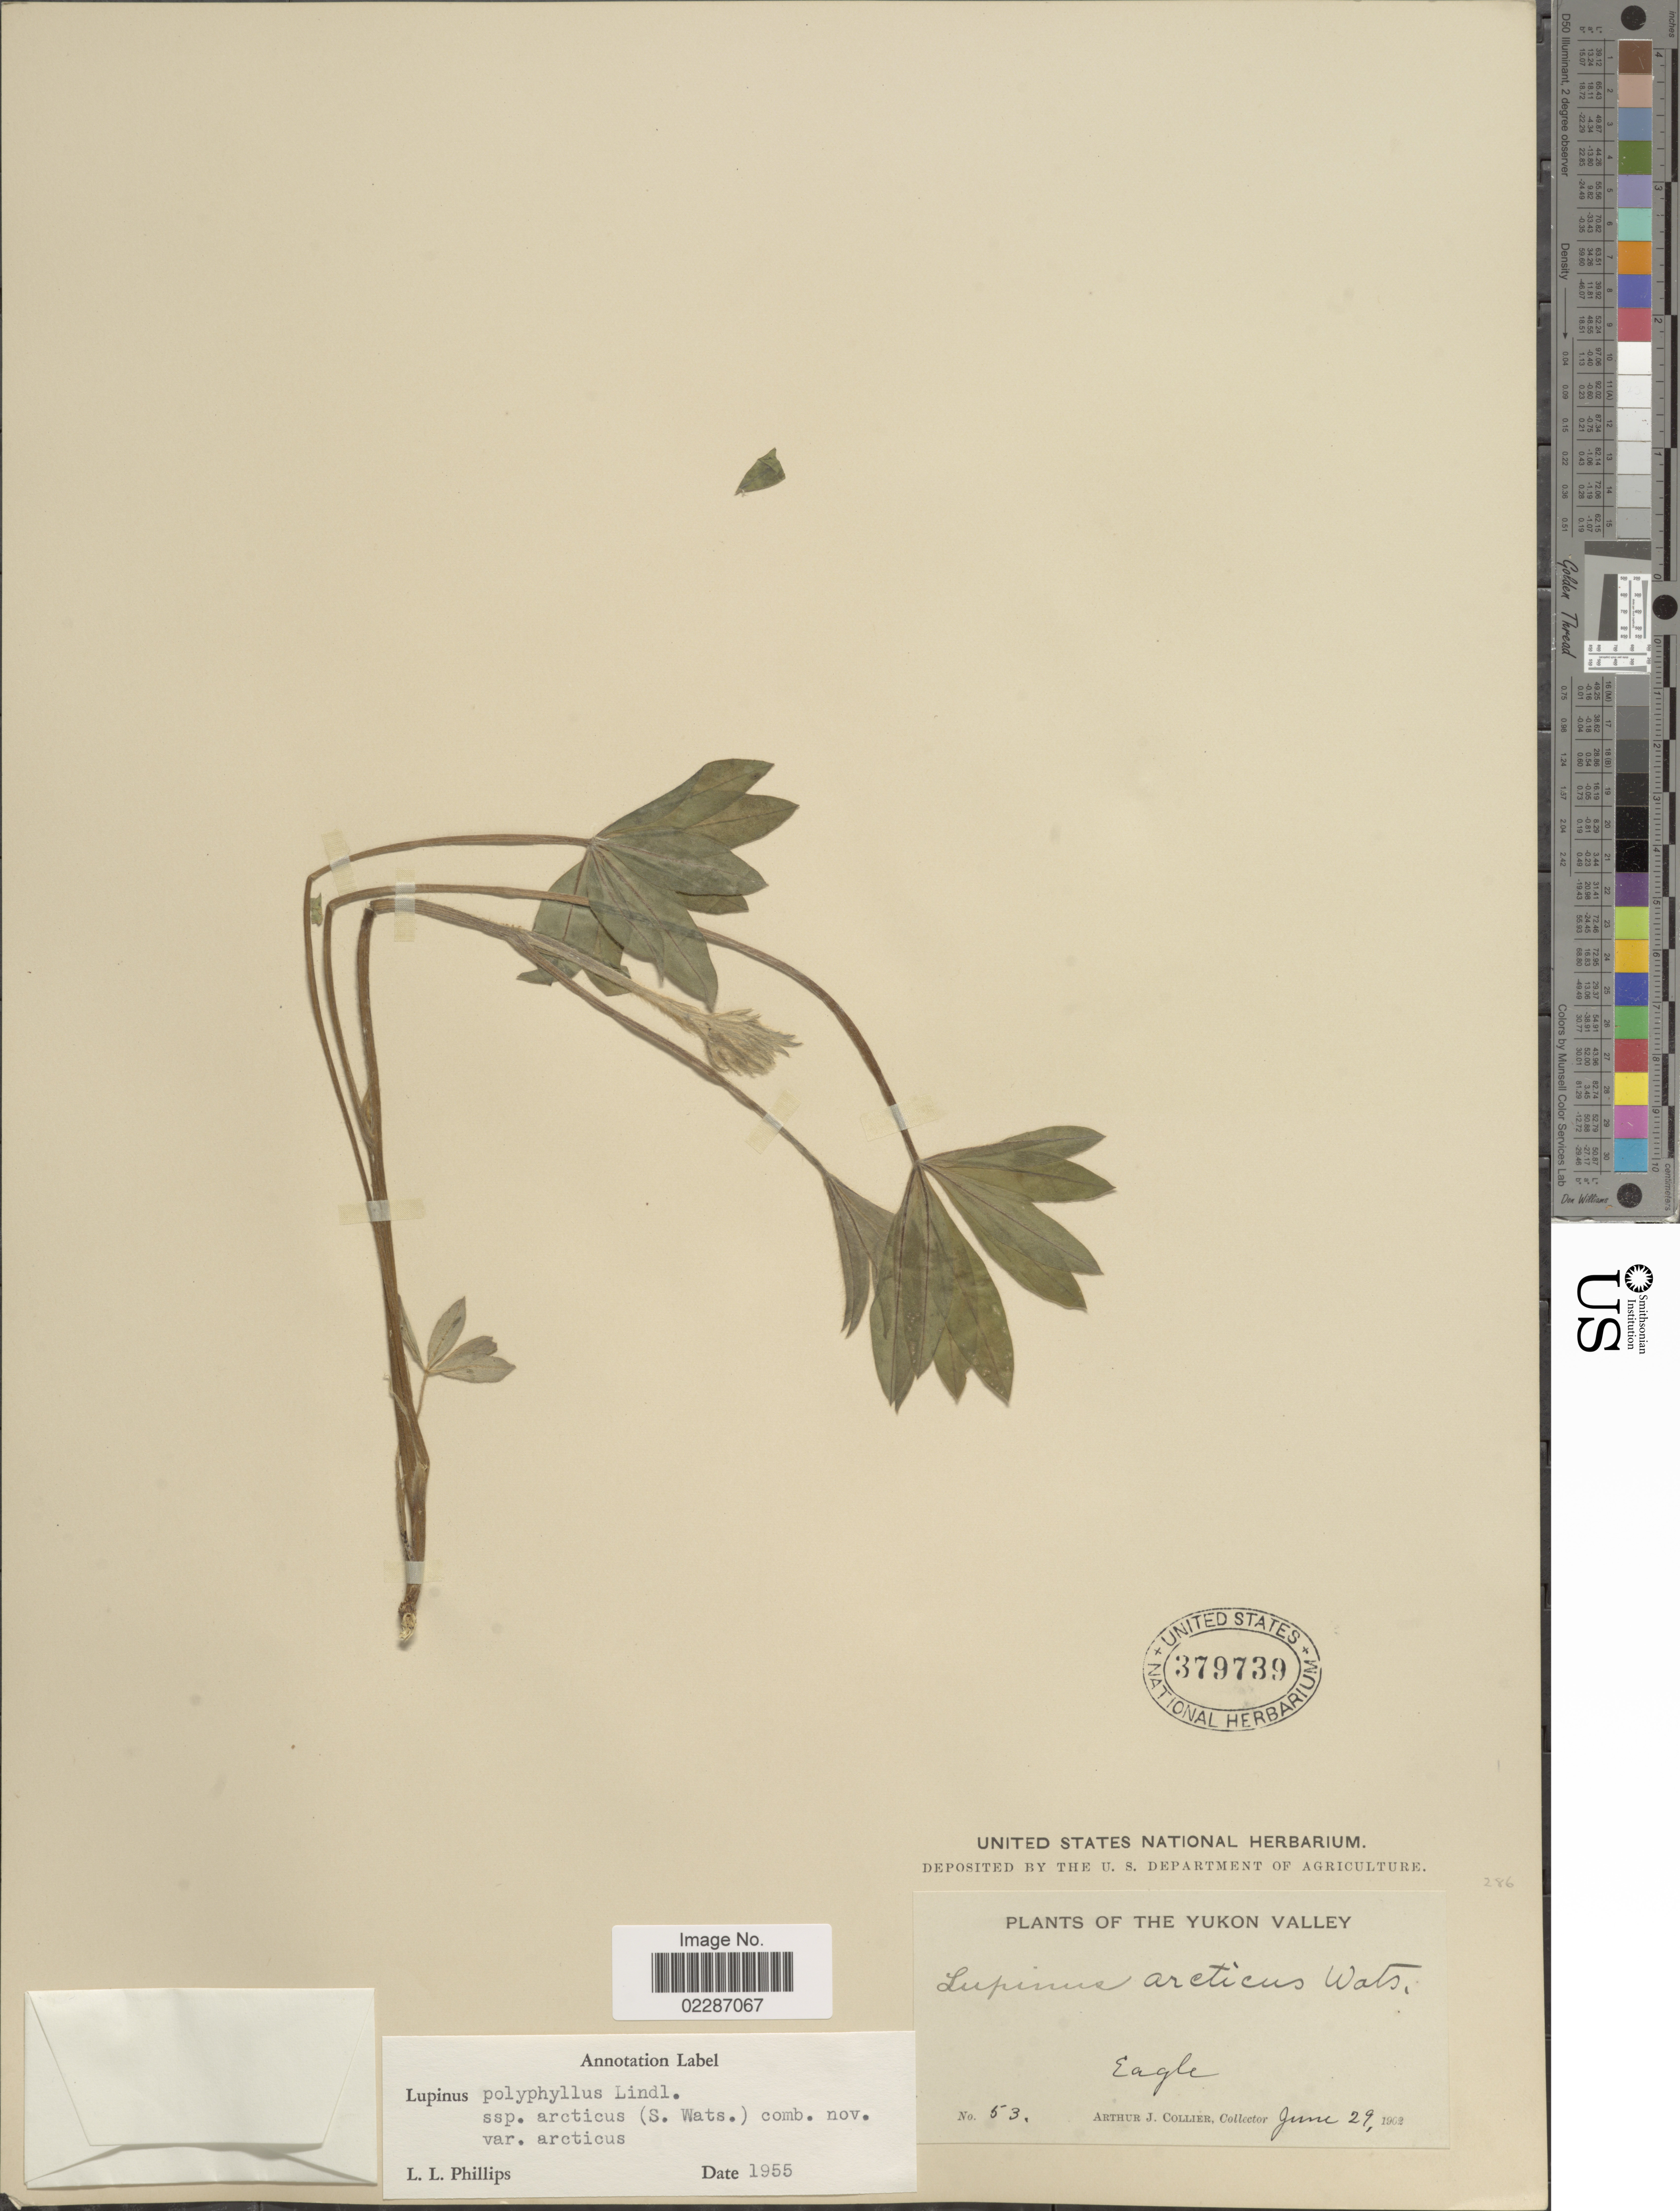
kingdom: Plantae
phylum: Tracheophyta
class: Magnoliopsida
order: Fabales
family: Fabaceae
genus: Lupinus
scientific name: Lupinus arcticus subsp. arcticus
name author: S. Watson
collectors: A. Collier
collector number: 53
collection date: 1902-06-29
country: Canada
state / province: Yukon Territory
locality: Yukon Valley, Eagle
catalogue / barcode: US 379739